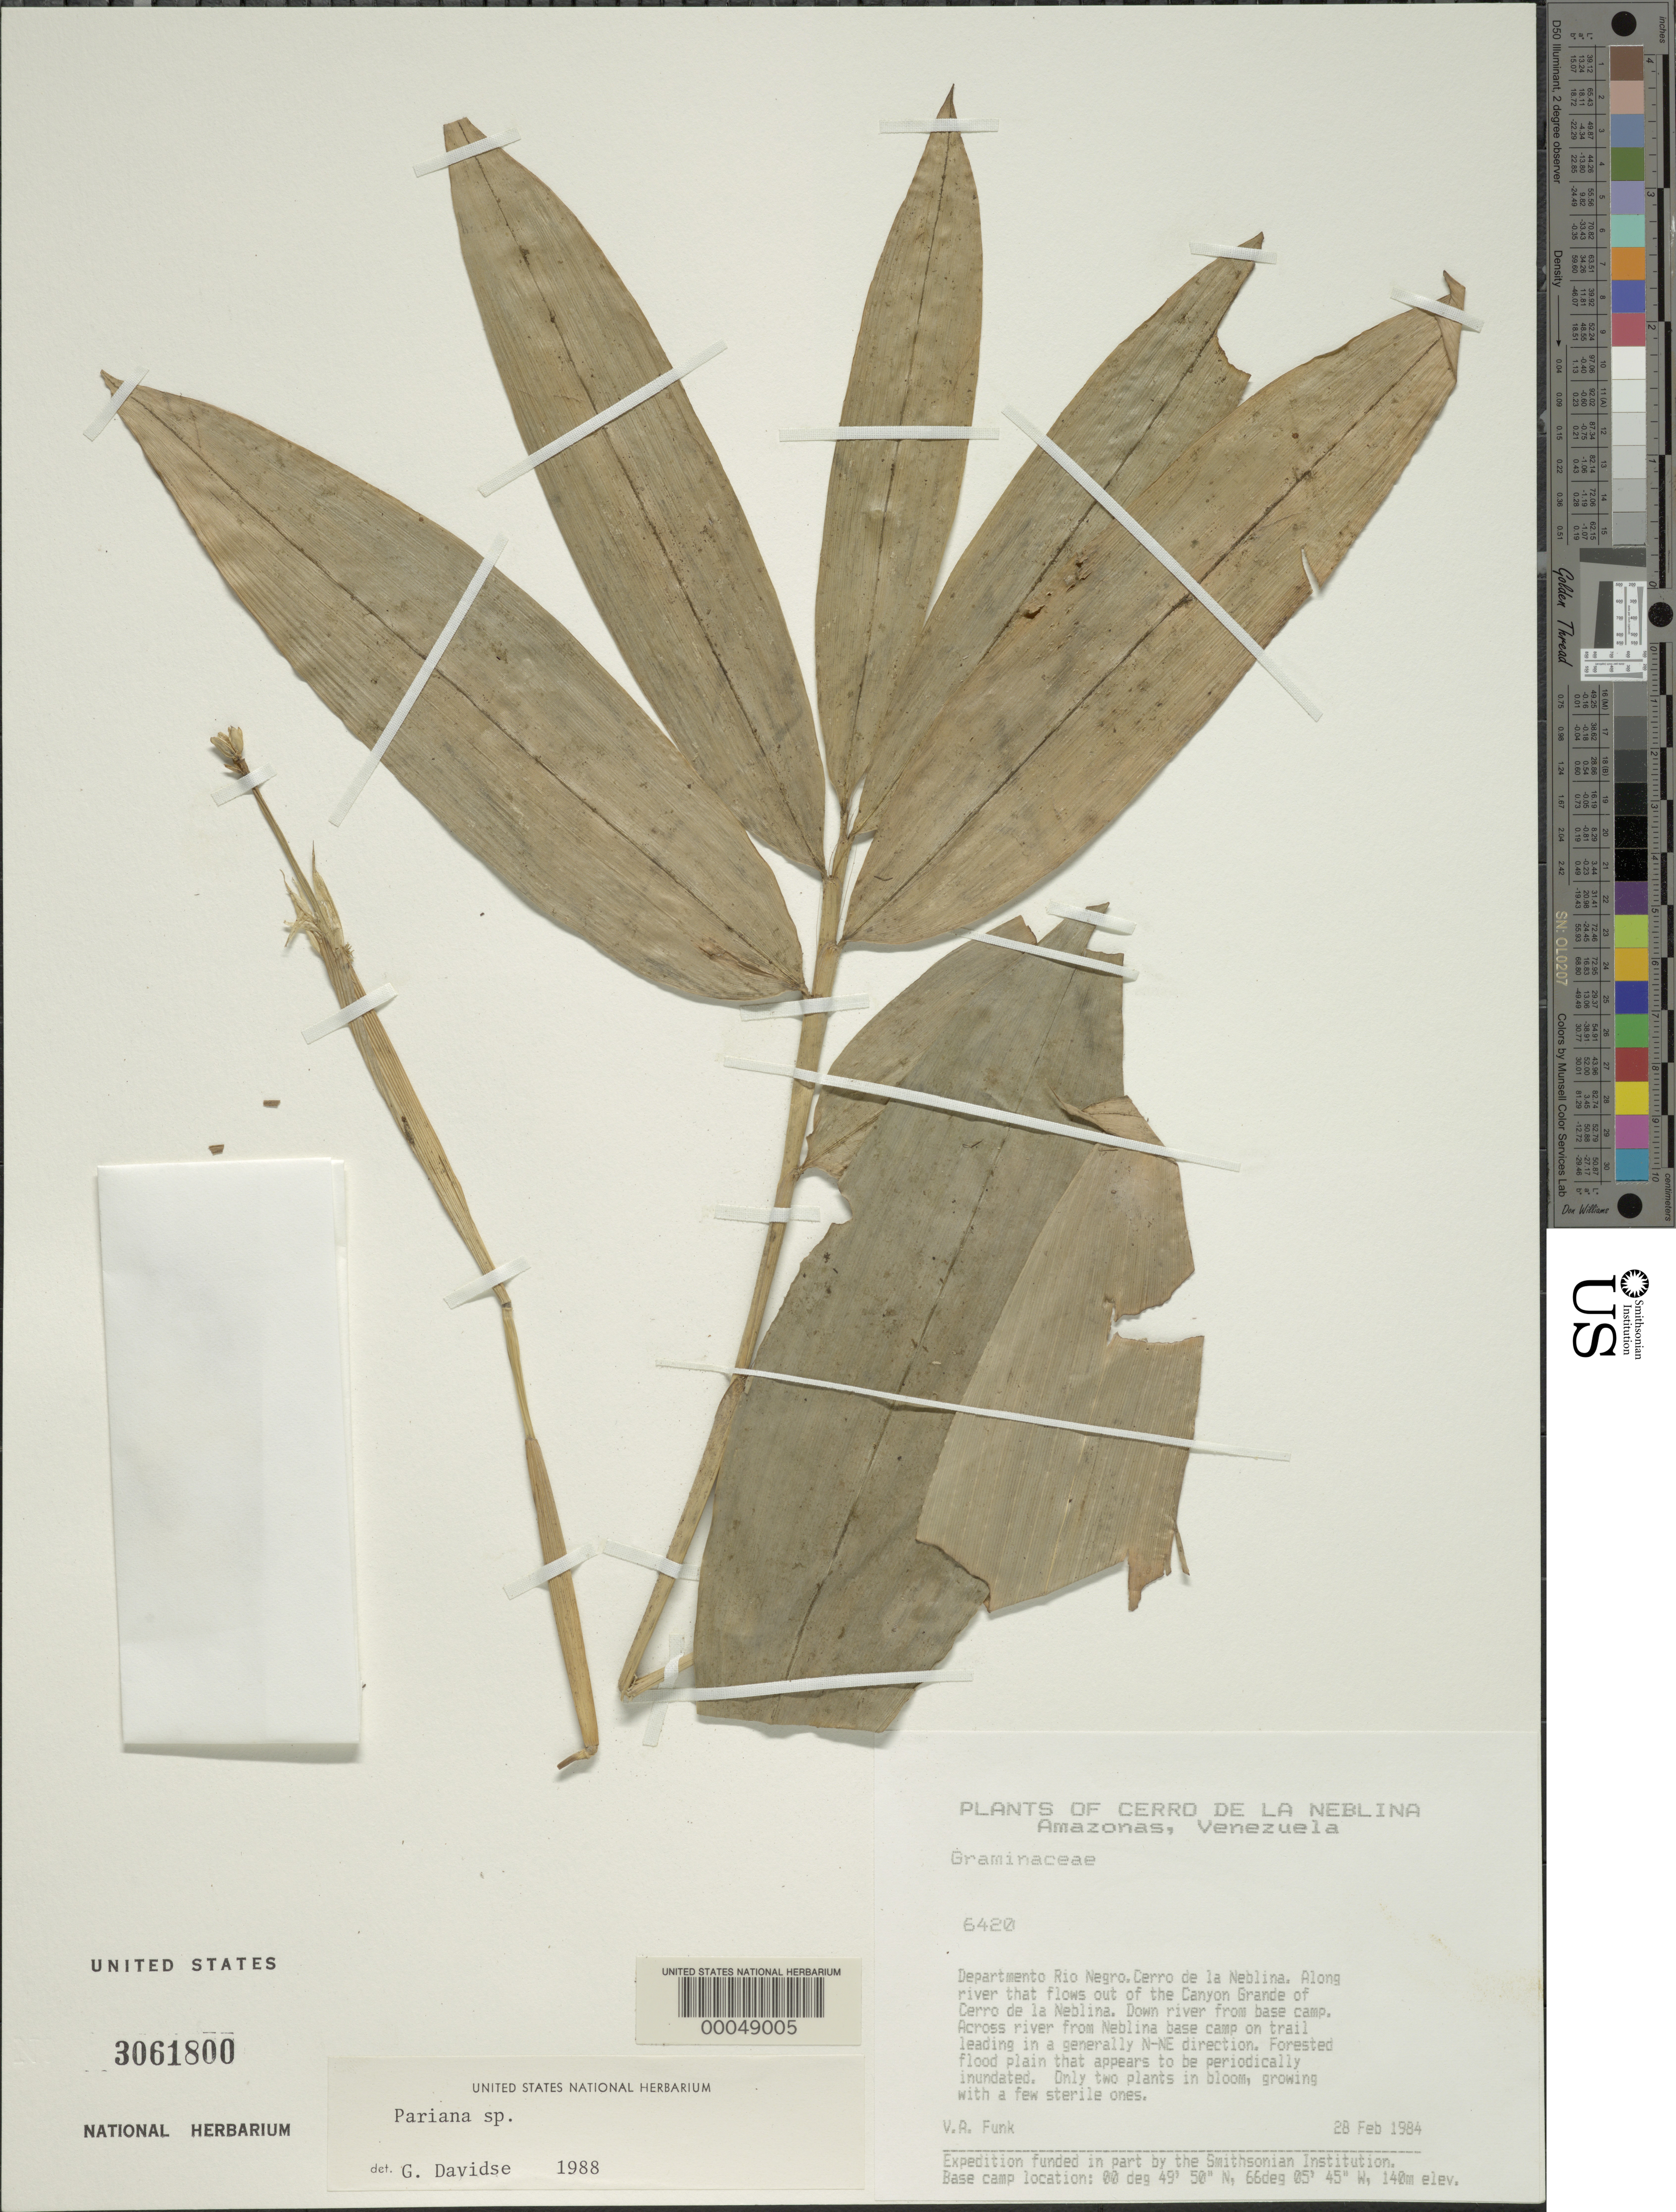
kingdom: Plantae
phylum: Tracheophyta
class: Liliopsida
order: Poales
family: Poaceae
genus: Pariana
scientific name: Pariana sp.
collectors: V. Funk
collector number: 6420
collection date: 1984-02-28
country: Venezuela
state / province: Amazonas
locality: Cerro de la Neblina. Departmento Rio Negro, Cerro de la Neblina. Along river that flows out of the Canyon Grande of Cerro de la Neblina. Down river from base camp. Across river from Neblina base camp on trail leading in generally N-NE direction.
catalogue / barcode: US 3061800